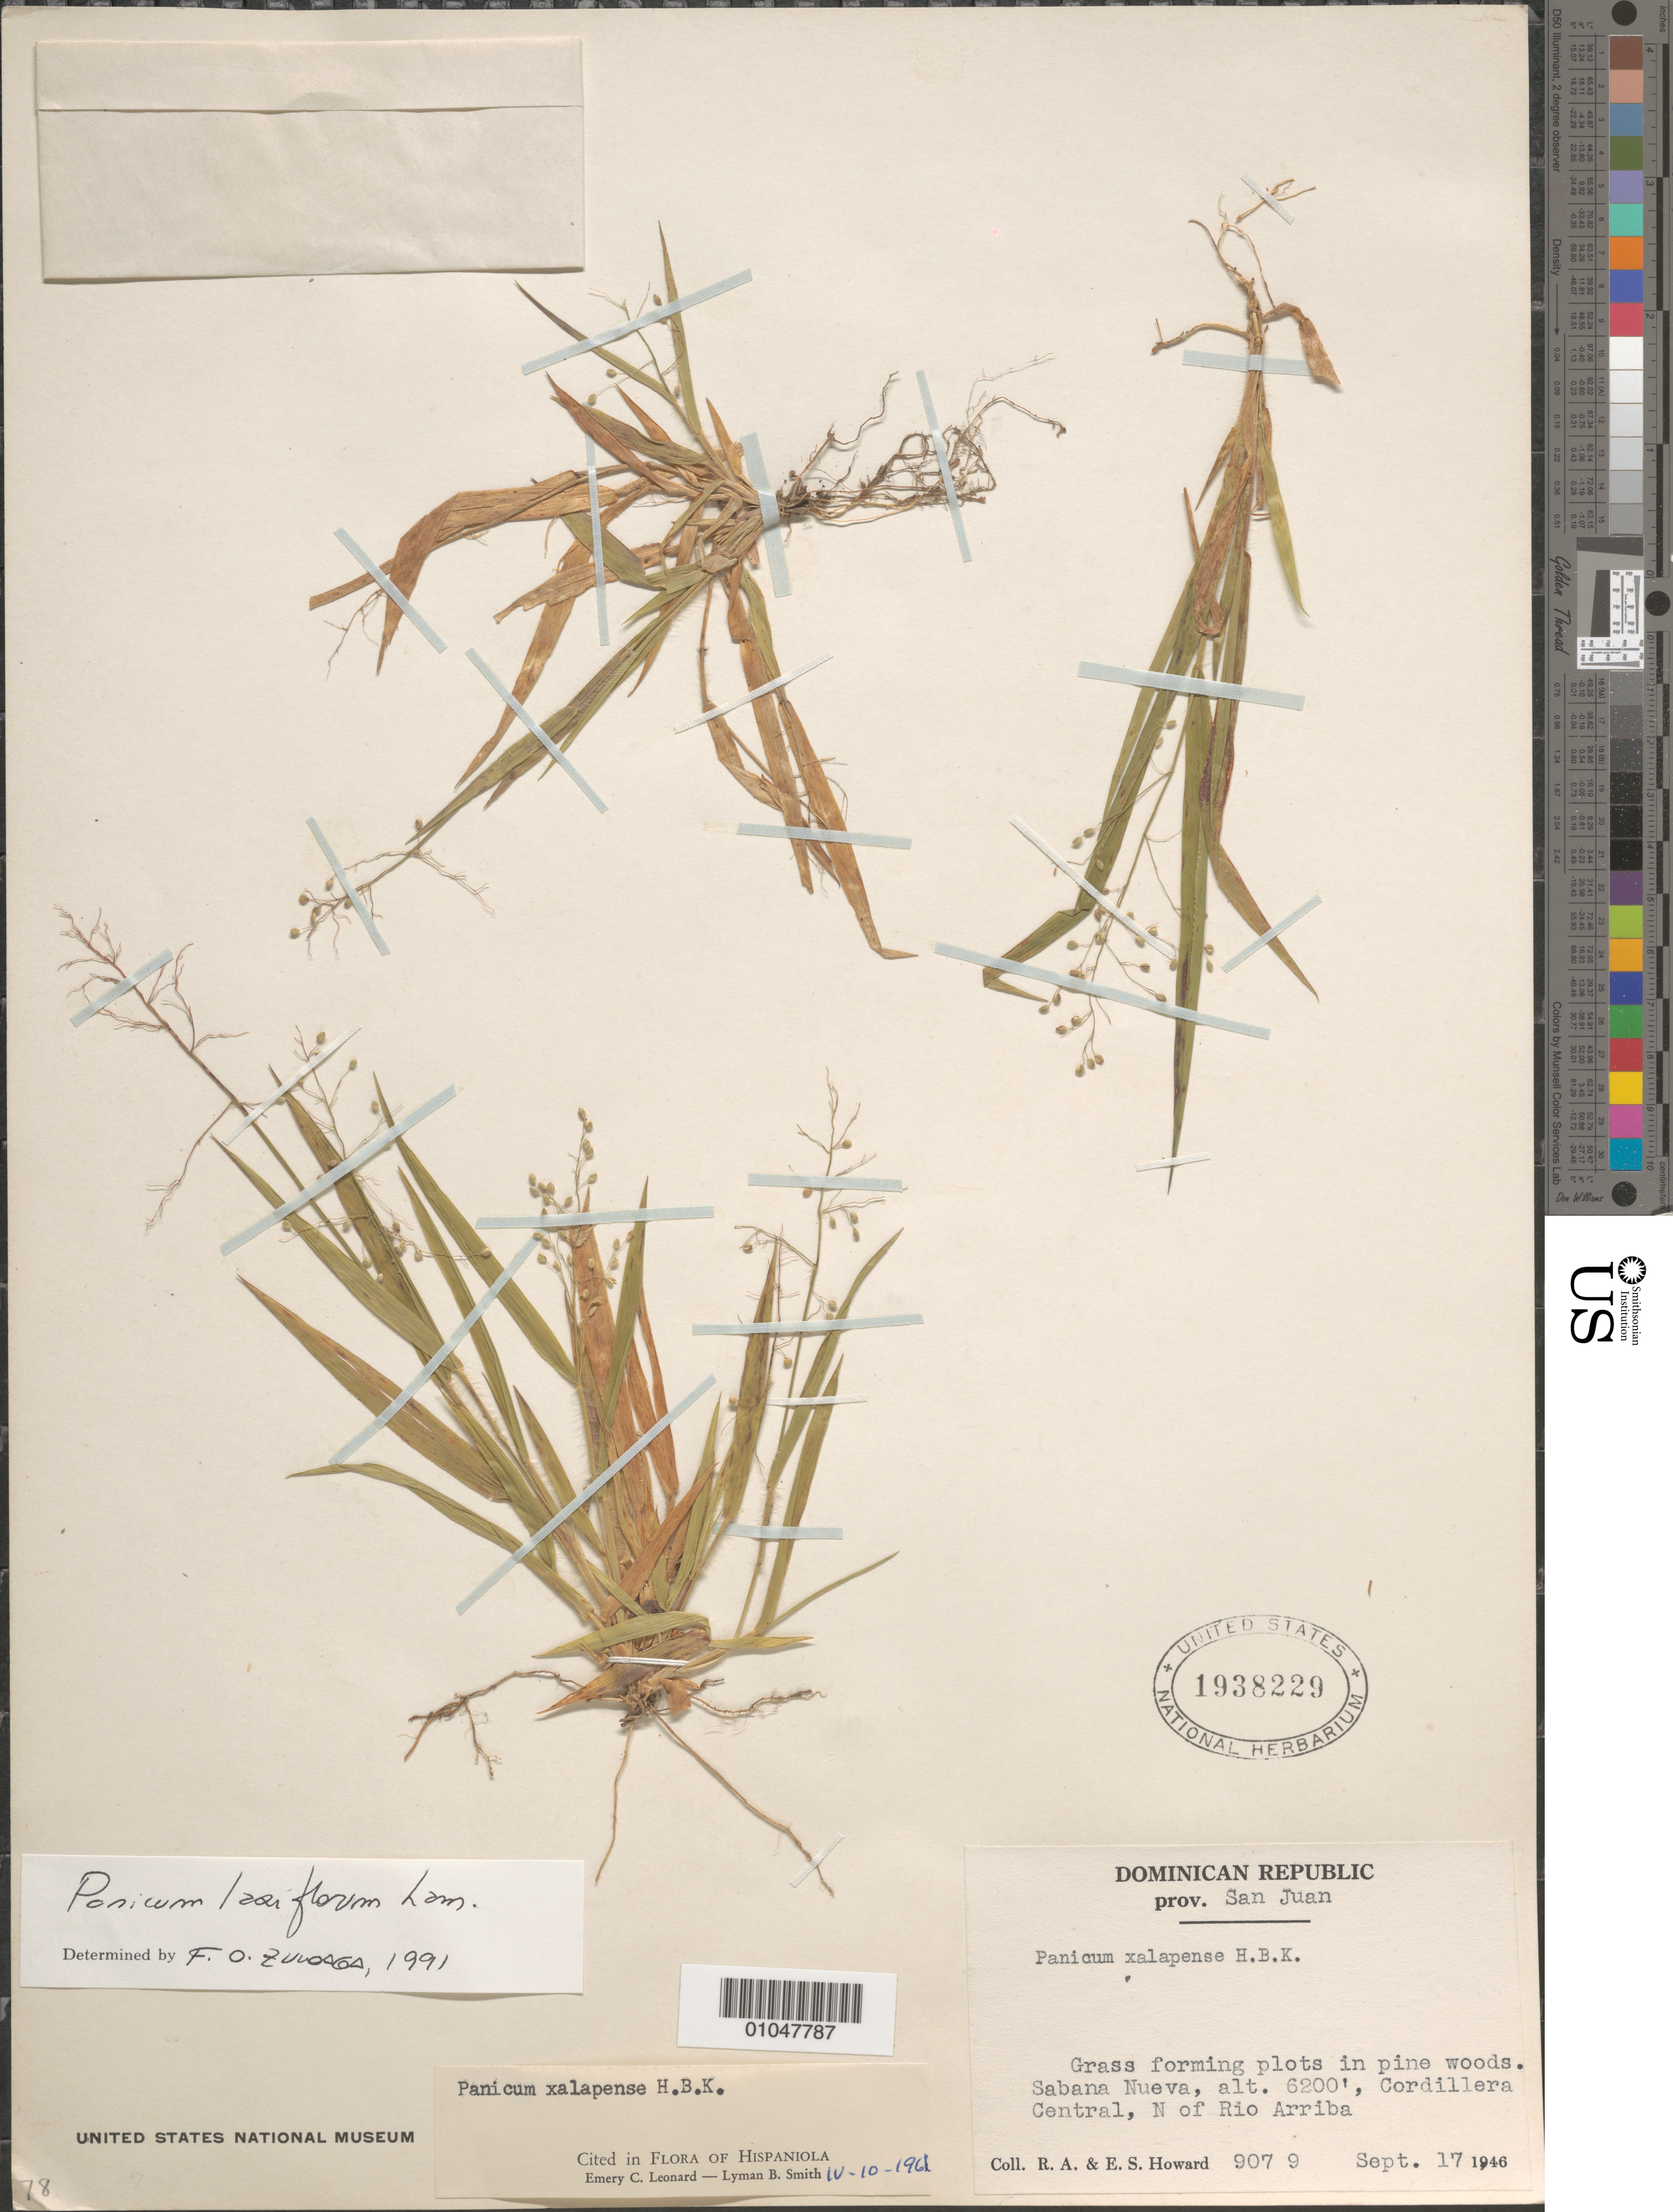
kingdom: Plantae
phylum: Tracheophyta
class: Liliopsida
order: Poales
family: Poaceae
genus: Panicum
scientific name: Panicum laxiflorum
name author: Lam.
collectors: E. S. Howard & R. A. Howard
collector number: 9079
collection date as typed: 17 Sep 1946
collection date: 1946-09-17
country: Dominican Republic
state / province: San Juan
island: Hispaniola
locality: sabana Nueva, Cordillera Central, N of Rio Arriba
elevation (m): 1890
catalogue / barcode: US 1938229